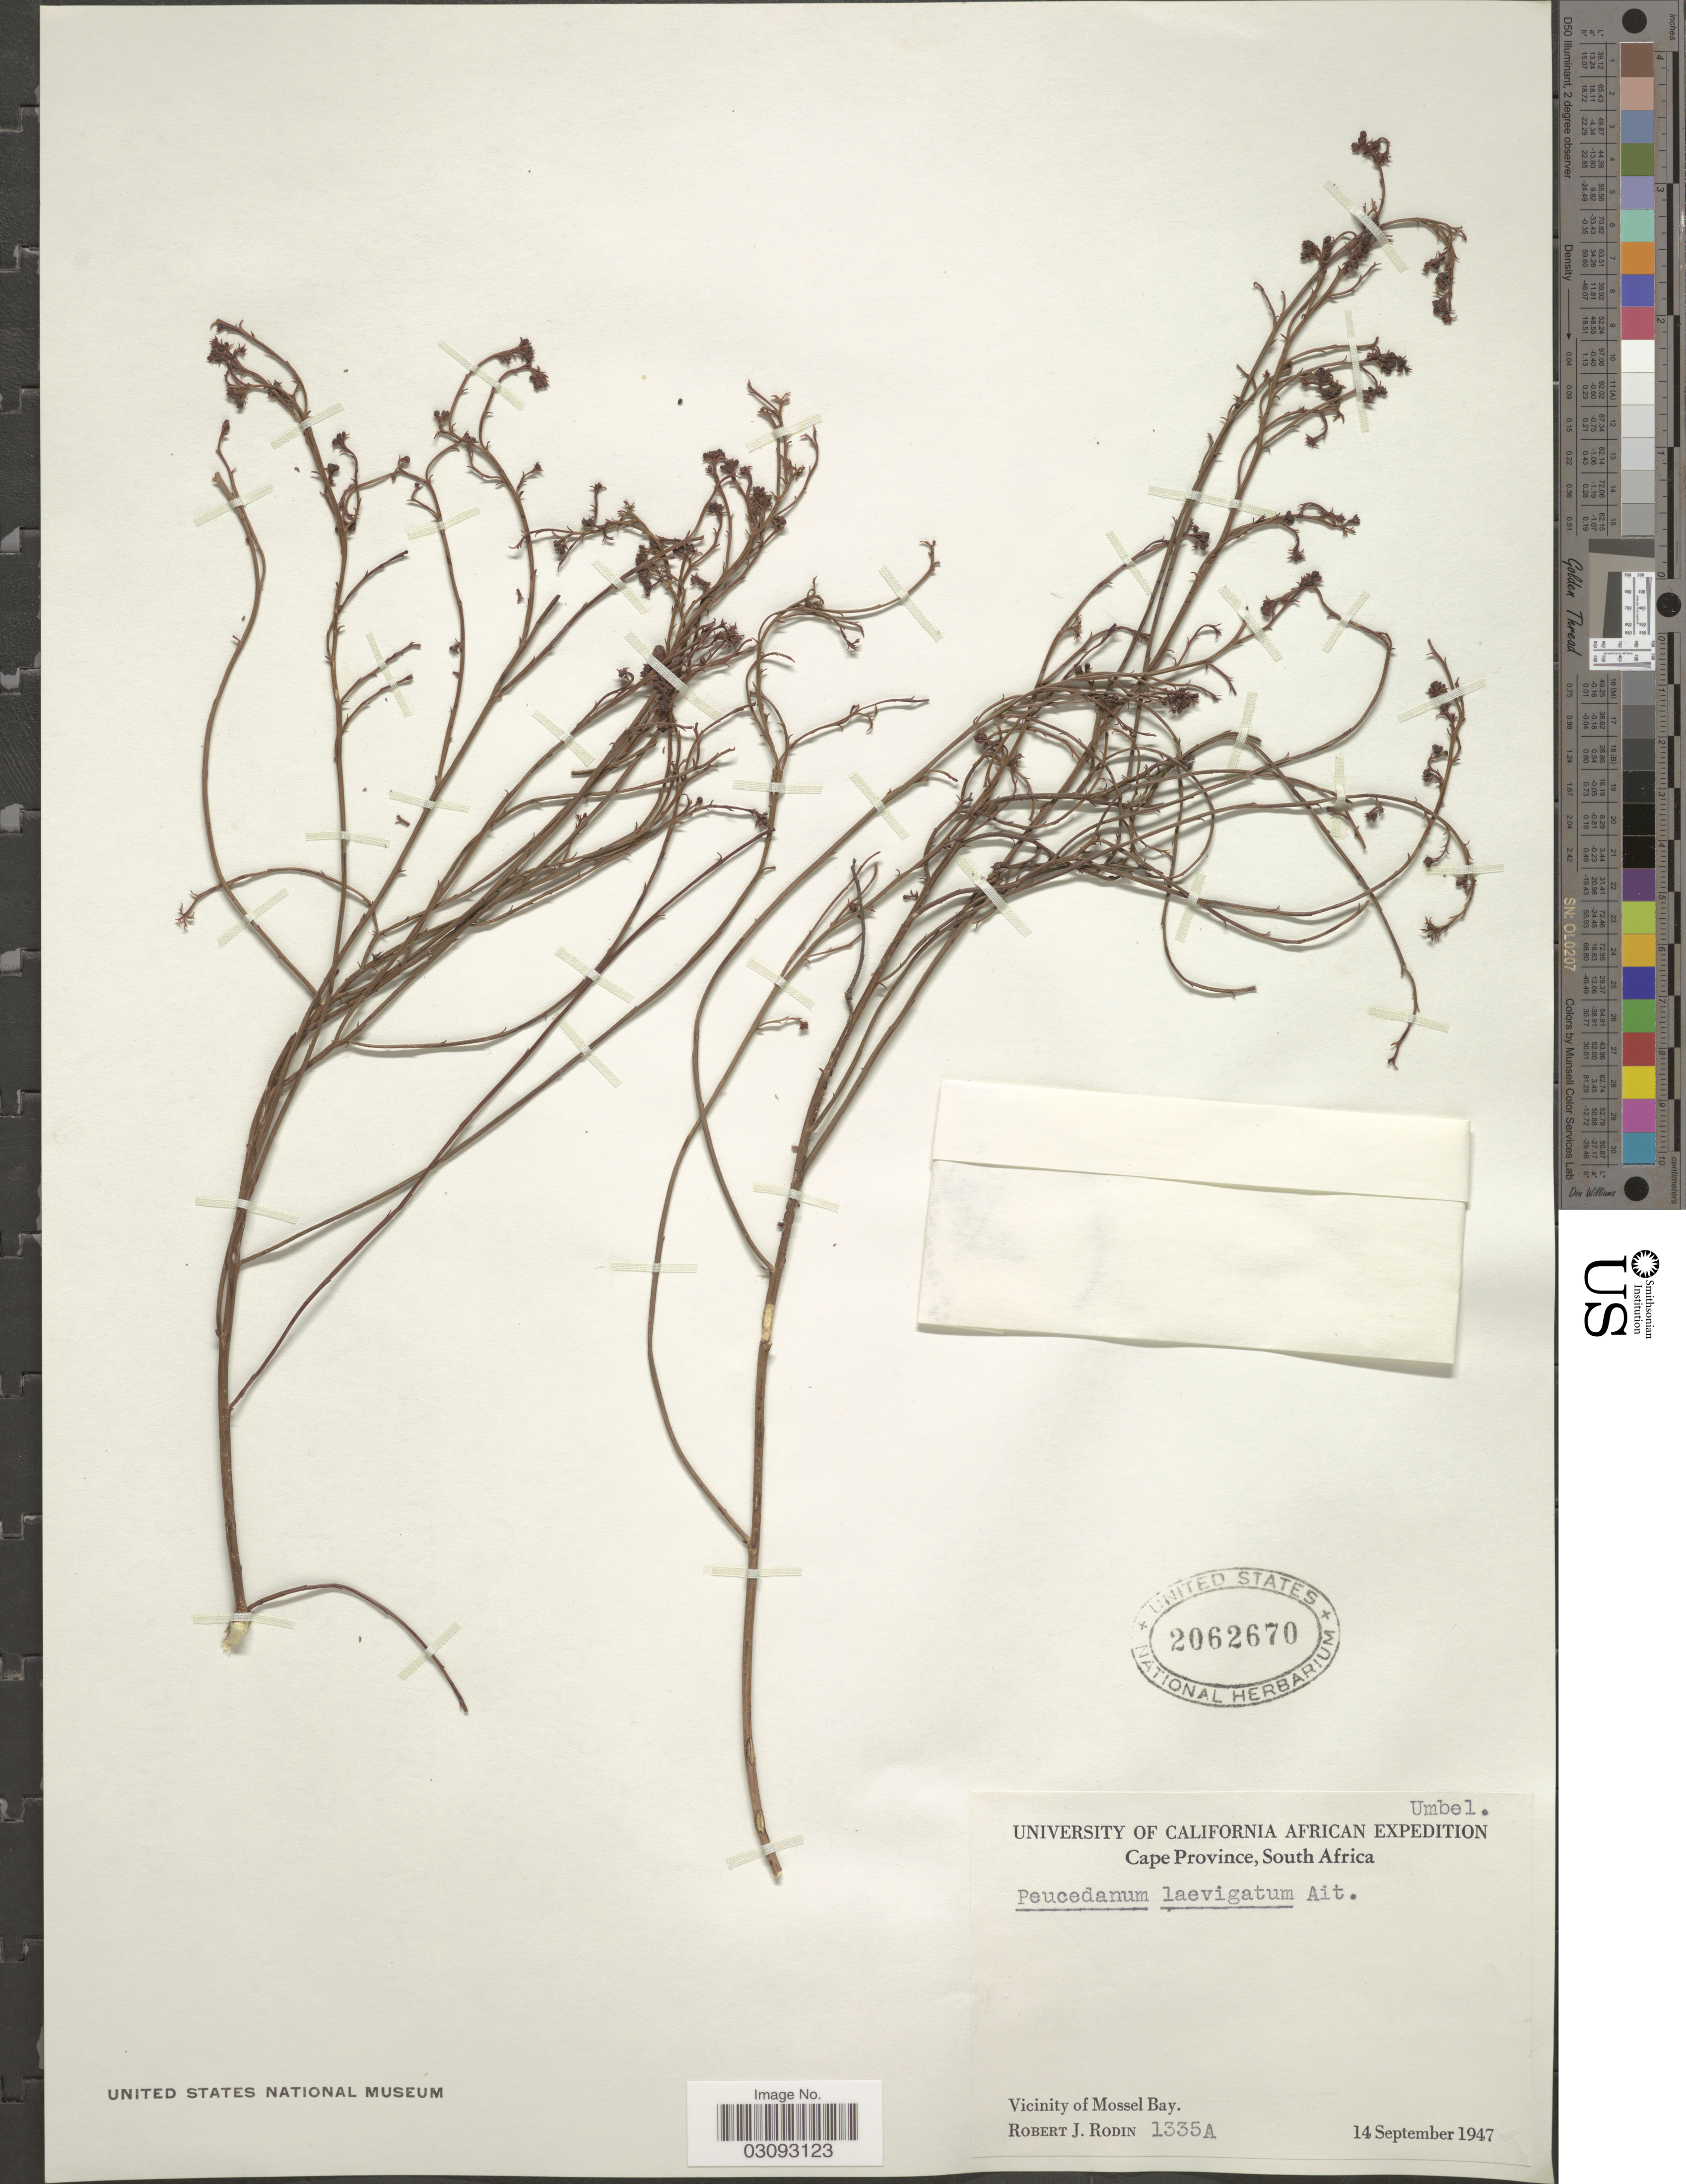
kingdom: Plantae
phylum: Tracheophyta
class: Magnoliopsida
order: Apiales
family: Apiaceae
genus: Peucedanum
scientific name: Peucedanum laevigatum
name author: Engl.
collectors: R. J. Rodin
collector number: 1335A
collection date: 1947-09-14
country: South Africa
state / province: Western Cape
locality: Vicinity of Mossel Bay.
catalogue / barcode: US 2062670